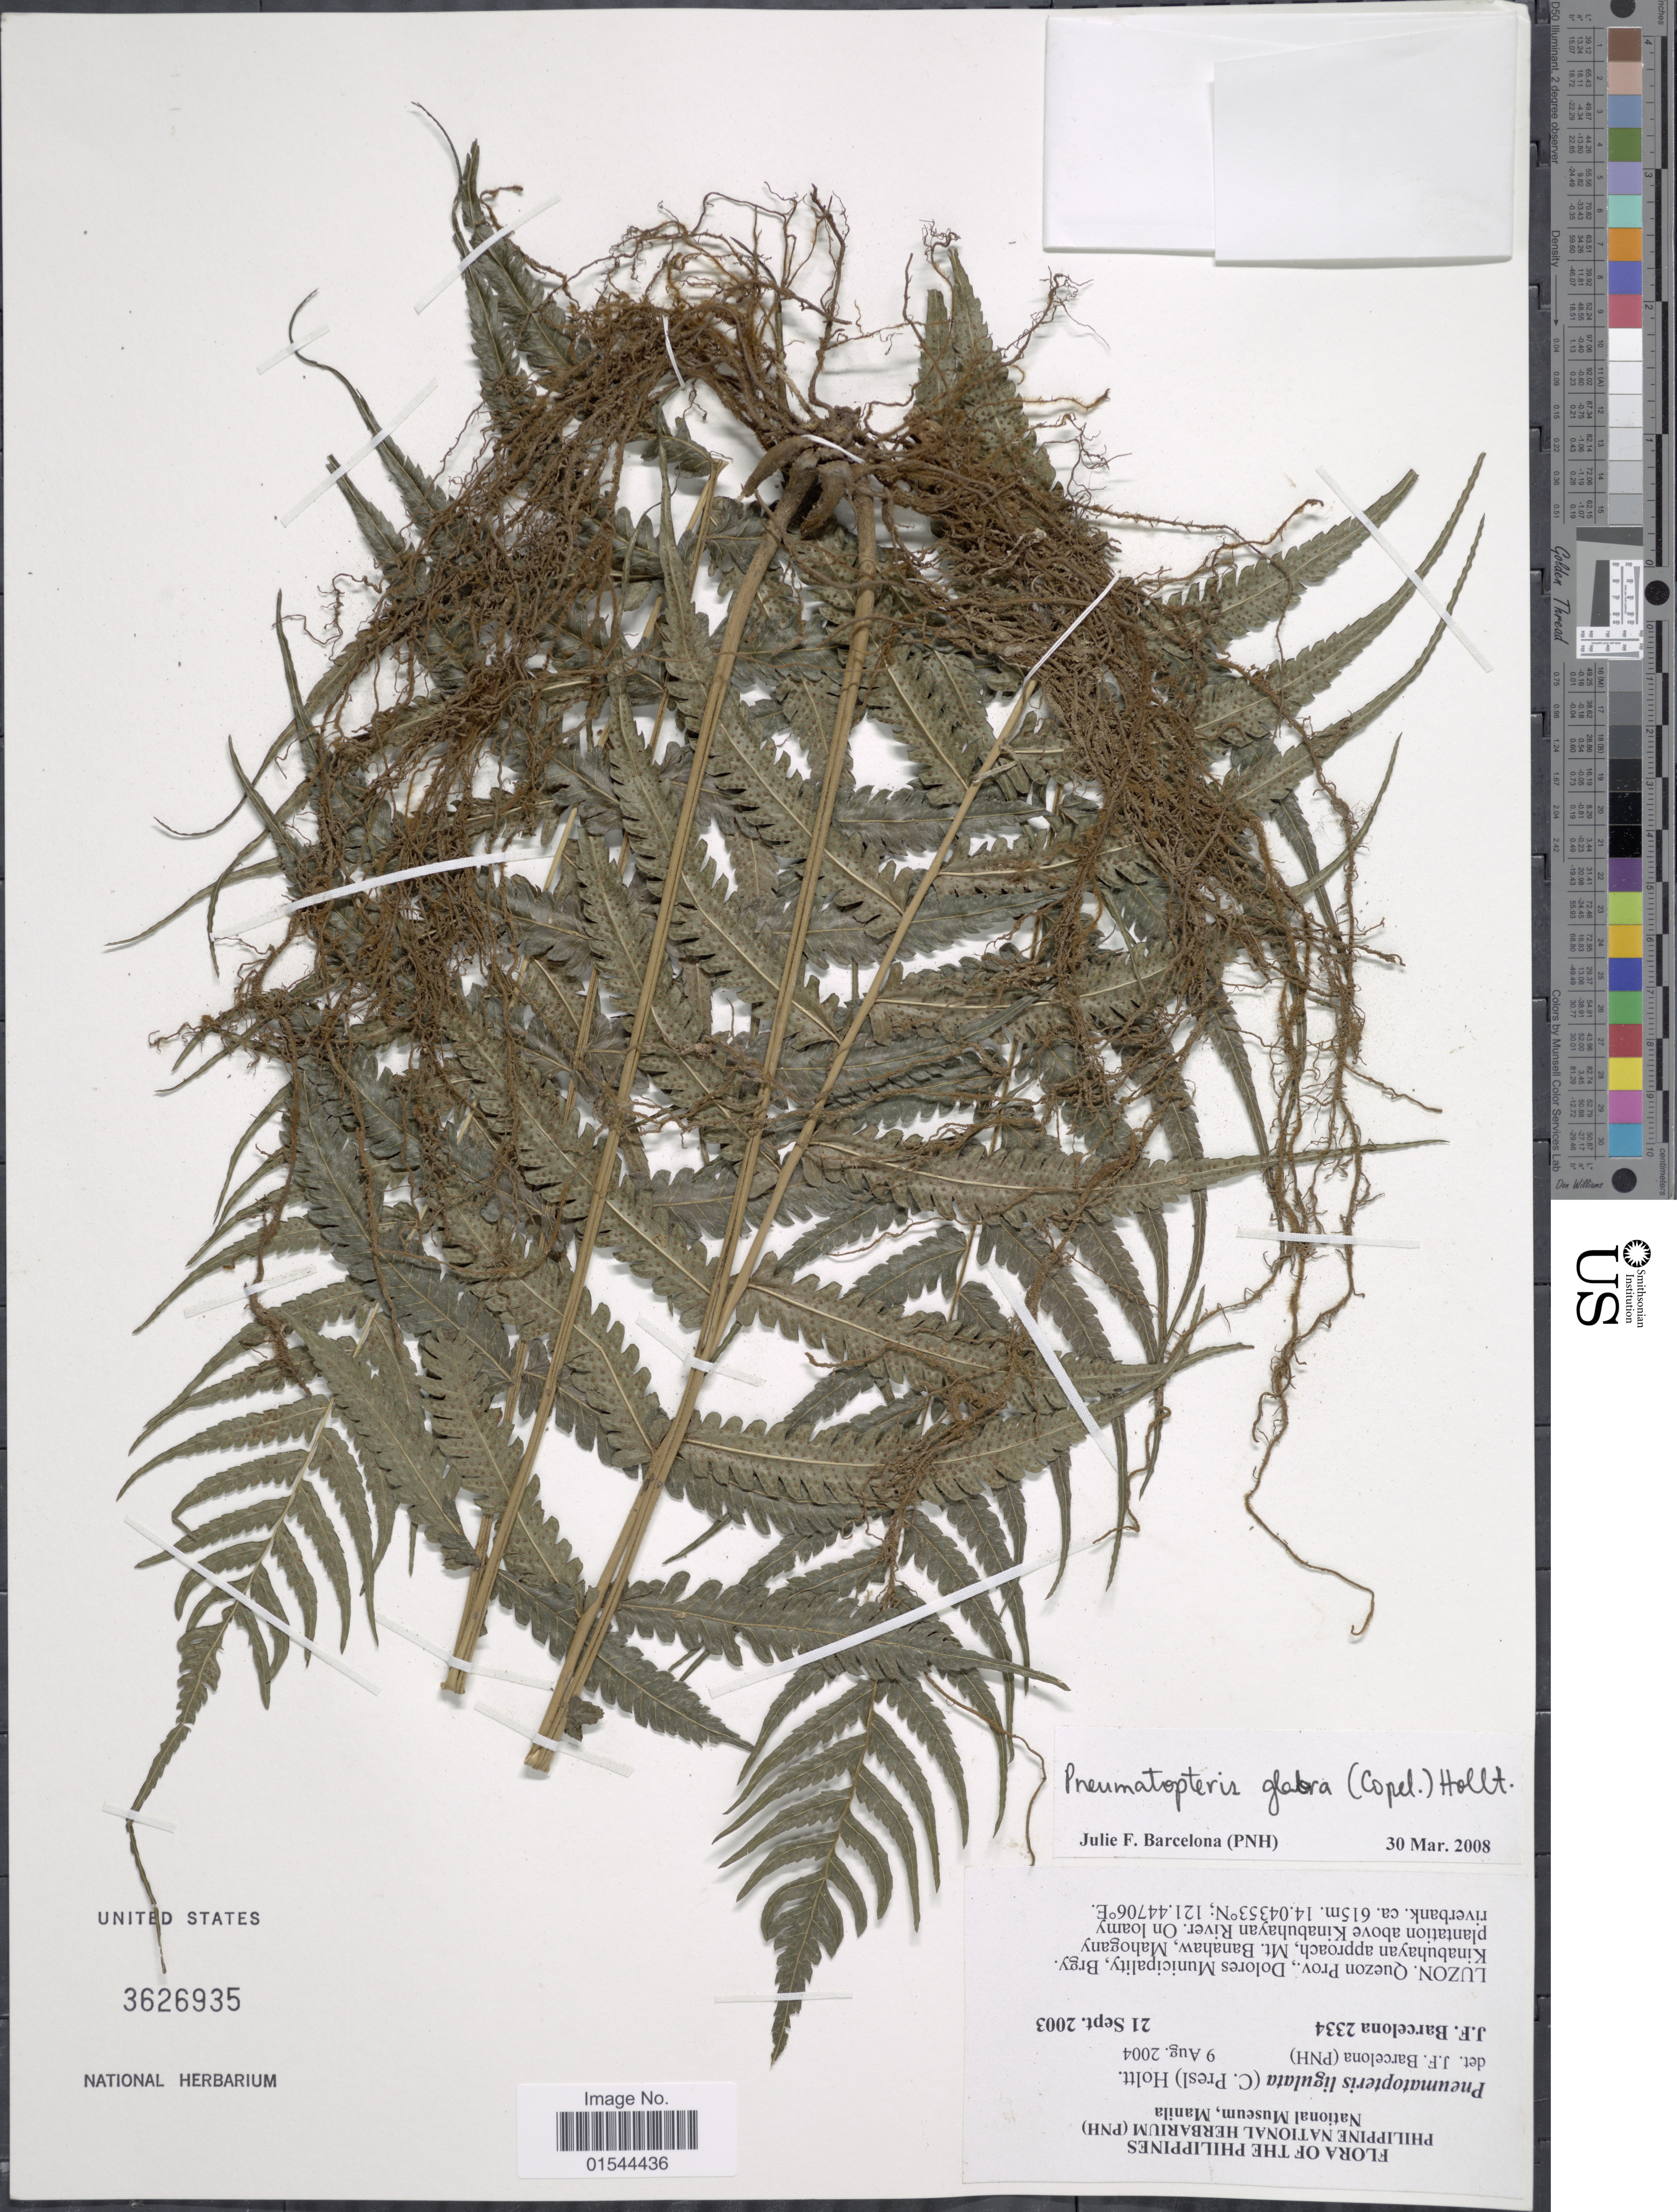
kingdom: Plantae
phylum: Tracheophyta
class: Polypodiopsida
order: Polypodiales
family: Thelypteridaceae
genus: Pneumatopteris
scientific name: Pneumatopteris glabra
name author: (Copel.) Holttum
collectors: J. F. Barcelona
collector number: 2334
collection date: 2003-09-21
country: Philippines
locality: Luzon, Quezon Prov., Dolores Municipality, Brgy. Kinabuhayan approach, Mt. Banahaw, Mahogany plantation above Kinabuhayan River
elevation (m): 615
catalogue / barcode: US 3626935